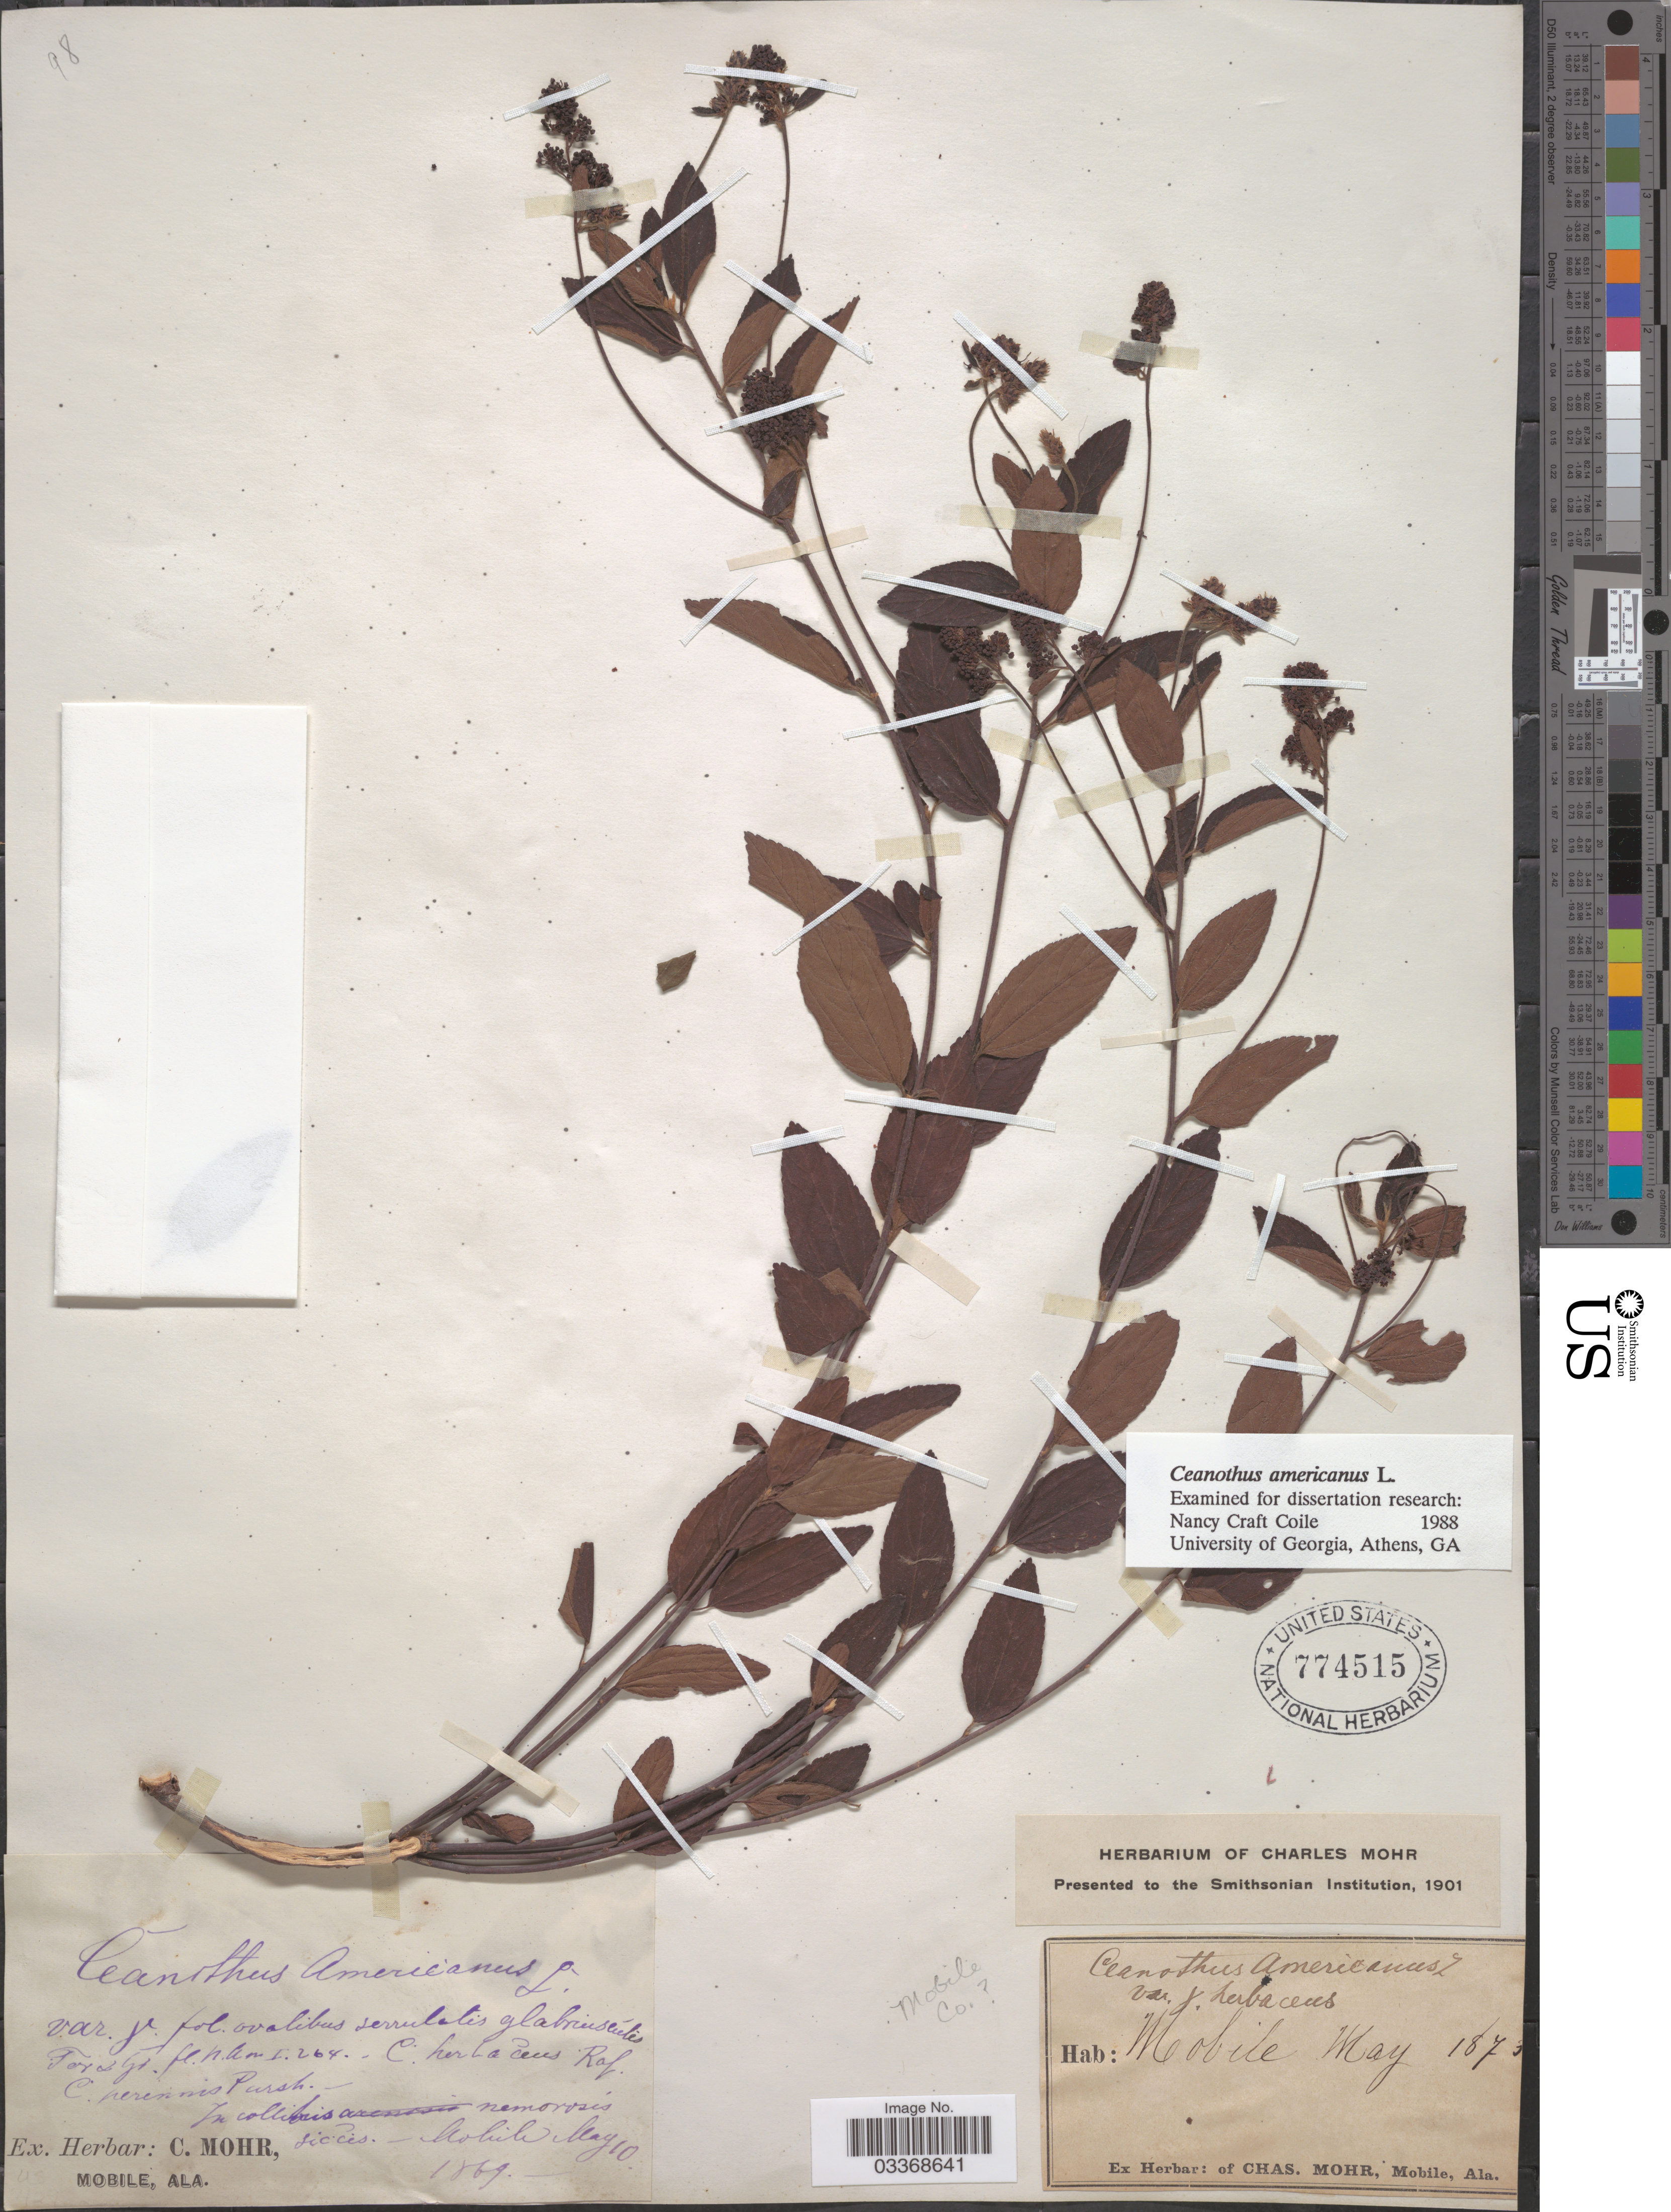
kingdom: Plantae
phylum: Tracheophyta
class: Magnoliopsida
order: Rosales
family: Rhamnaceae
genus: Ceanothus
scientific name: Ceanothus americanus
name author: L.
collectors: Mohr, C. T. (herbarium)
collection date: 1869-05-10/1873-05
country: United States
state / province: Alabama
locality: Mobile, Mobile Co. [unsure placement]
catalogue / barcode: US 774515